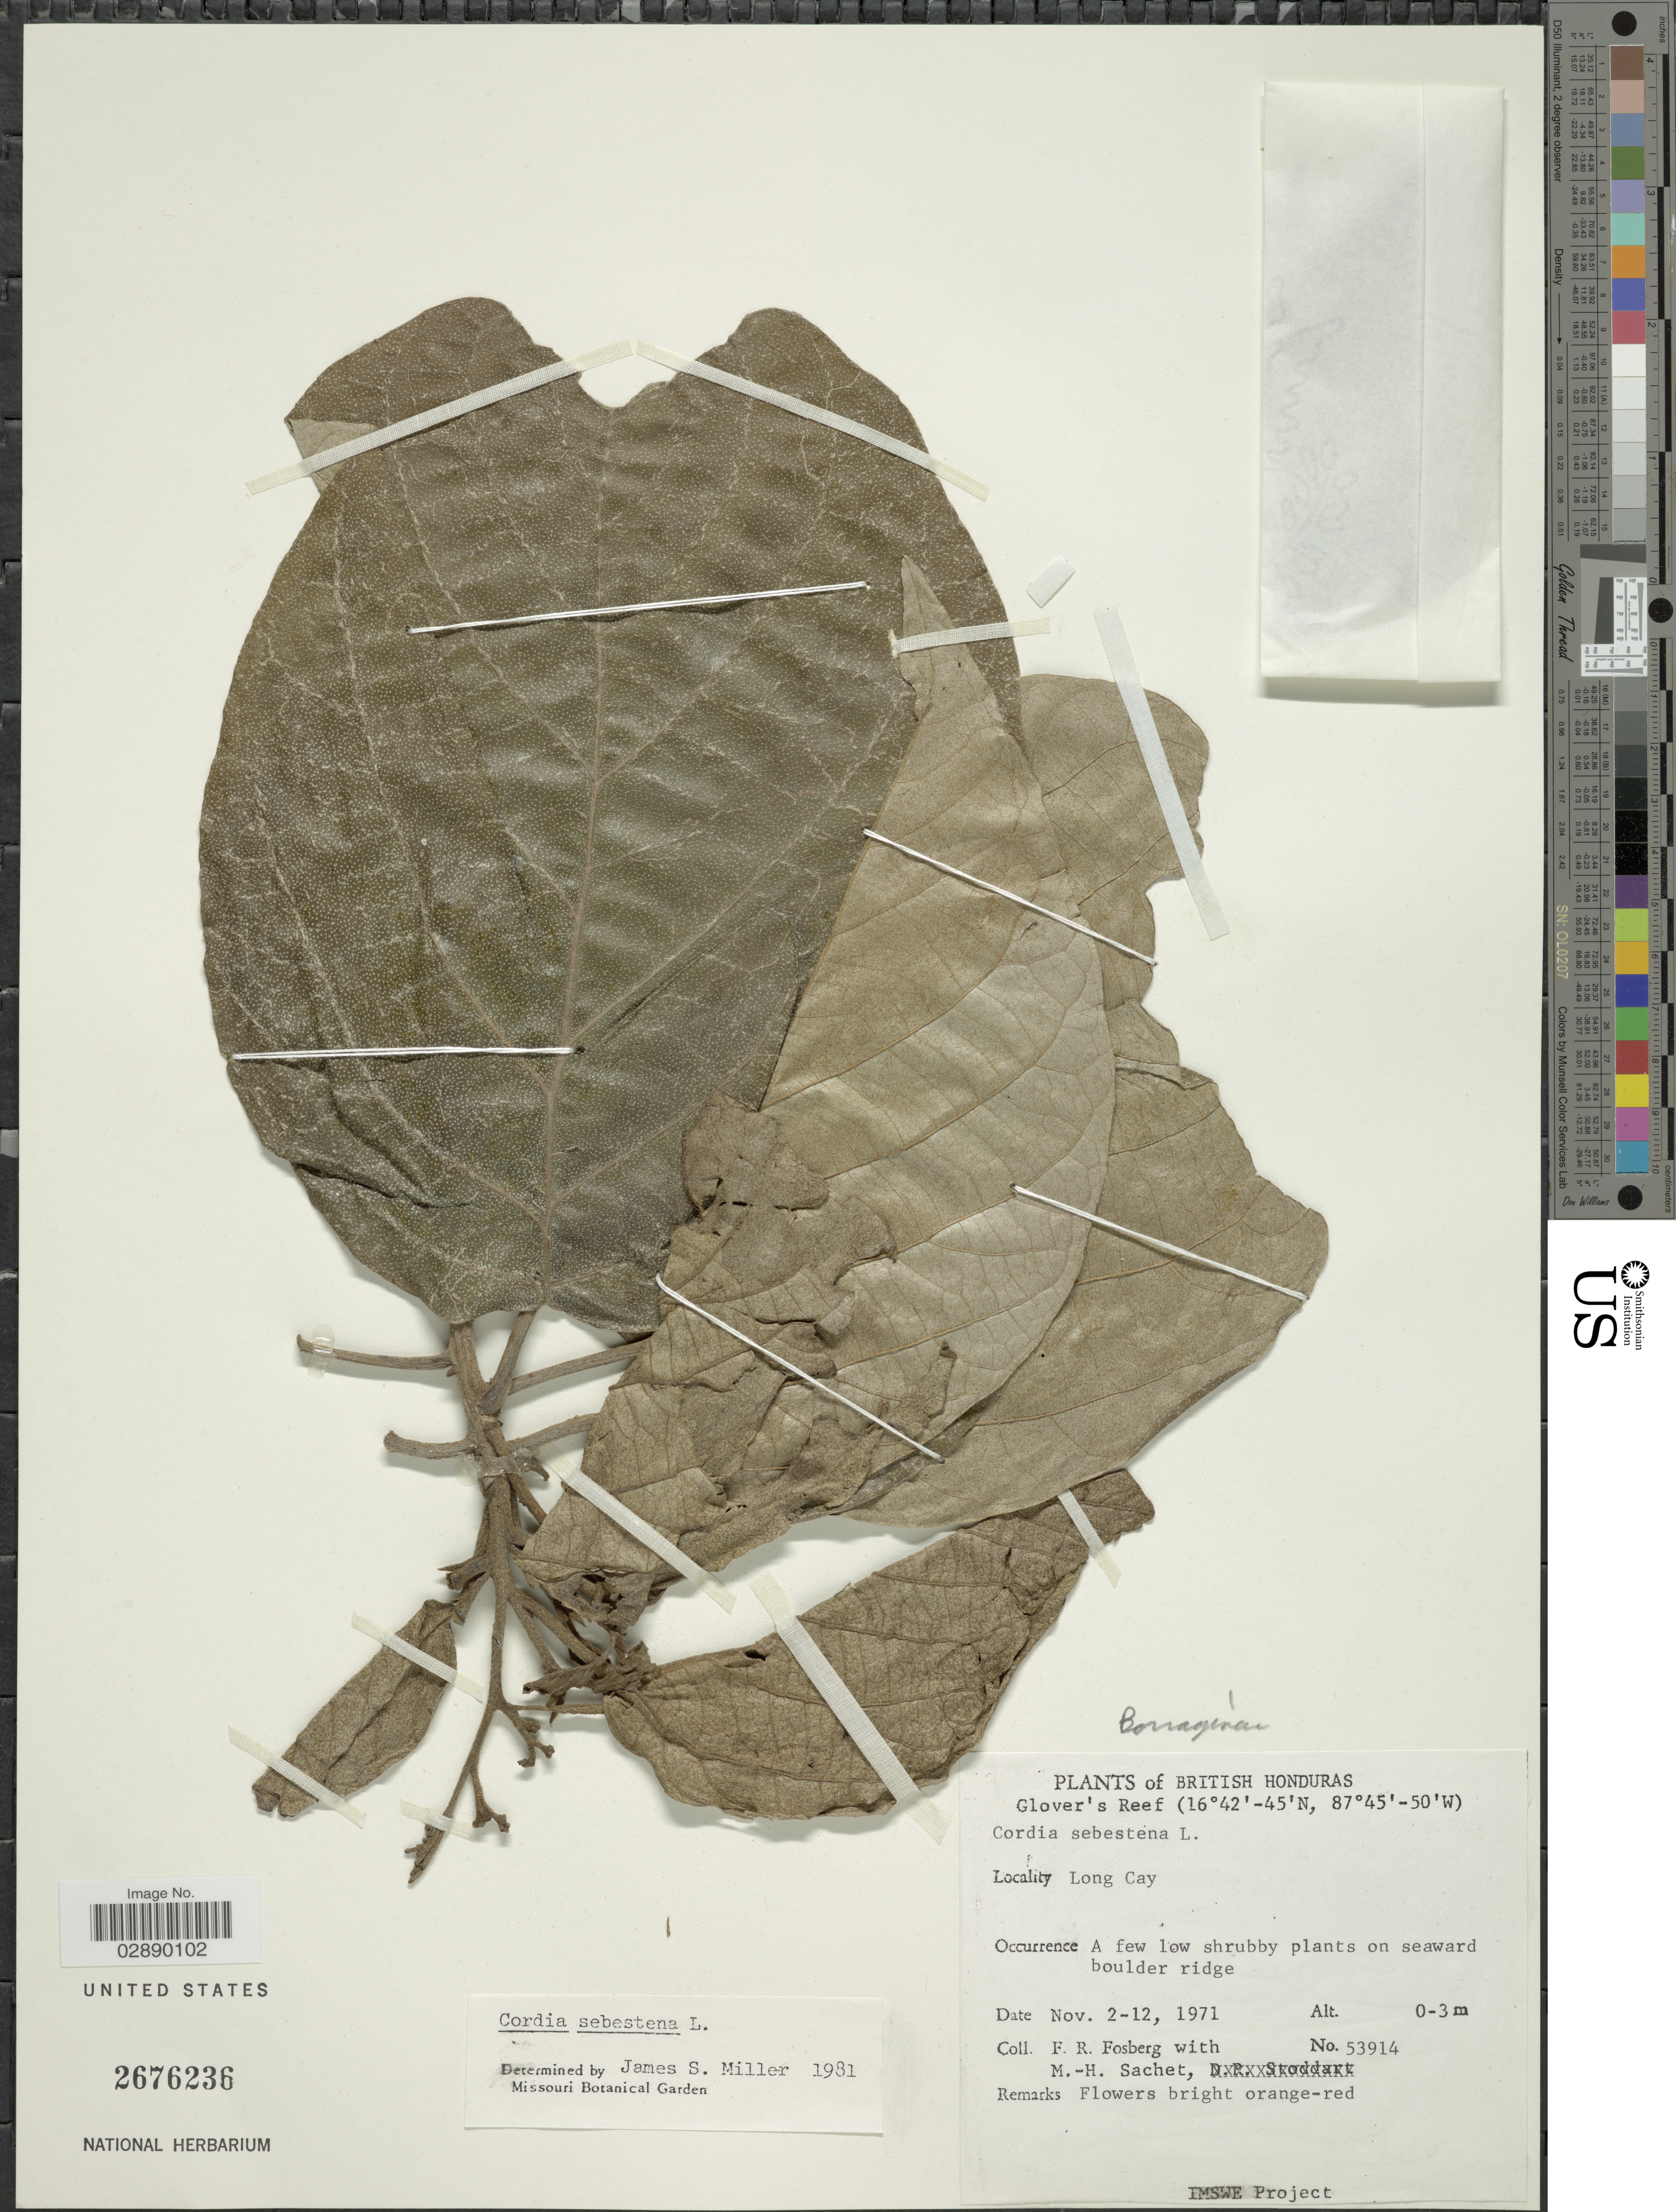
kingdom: Plantae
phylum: Tracheophyta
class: Magnoliopsida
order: Boraginales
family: Cordiaceae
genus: Cordia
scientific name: Cordia sebestena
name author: L.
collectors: F. R. Fosberg & M.-H. Sachet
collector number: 53914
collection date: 1971-11-02/1971-11-12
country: Belize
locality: British Honduras. Glover's Reef. Long Cay.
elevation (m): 0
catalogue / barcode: US 2676236